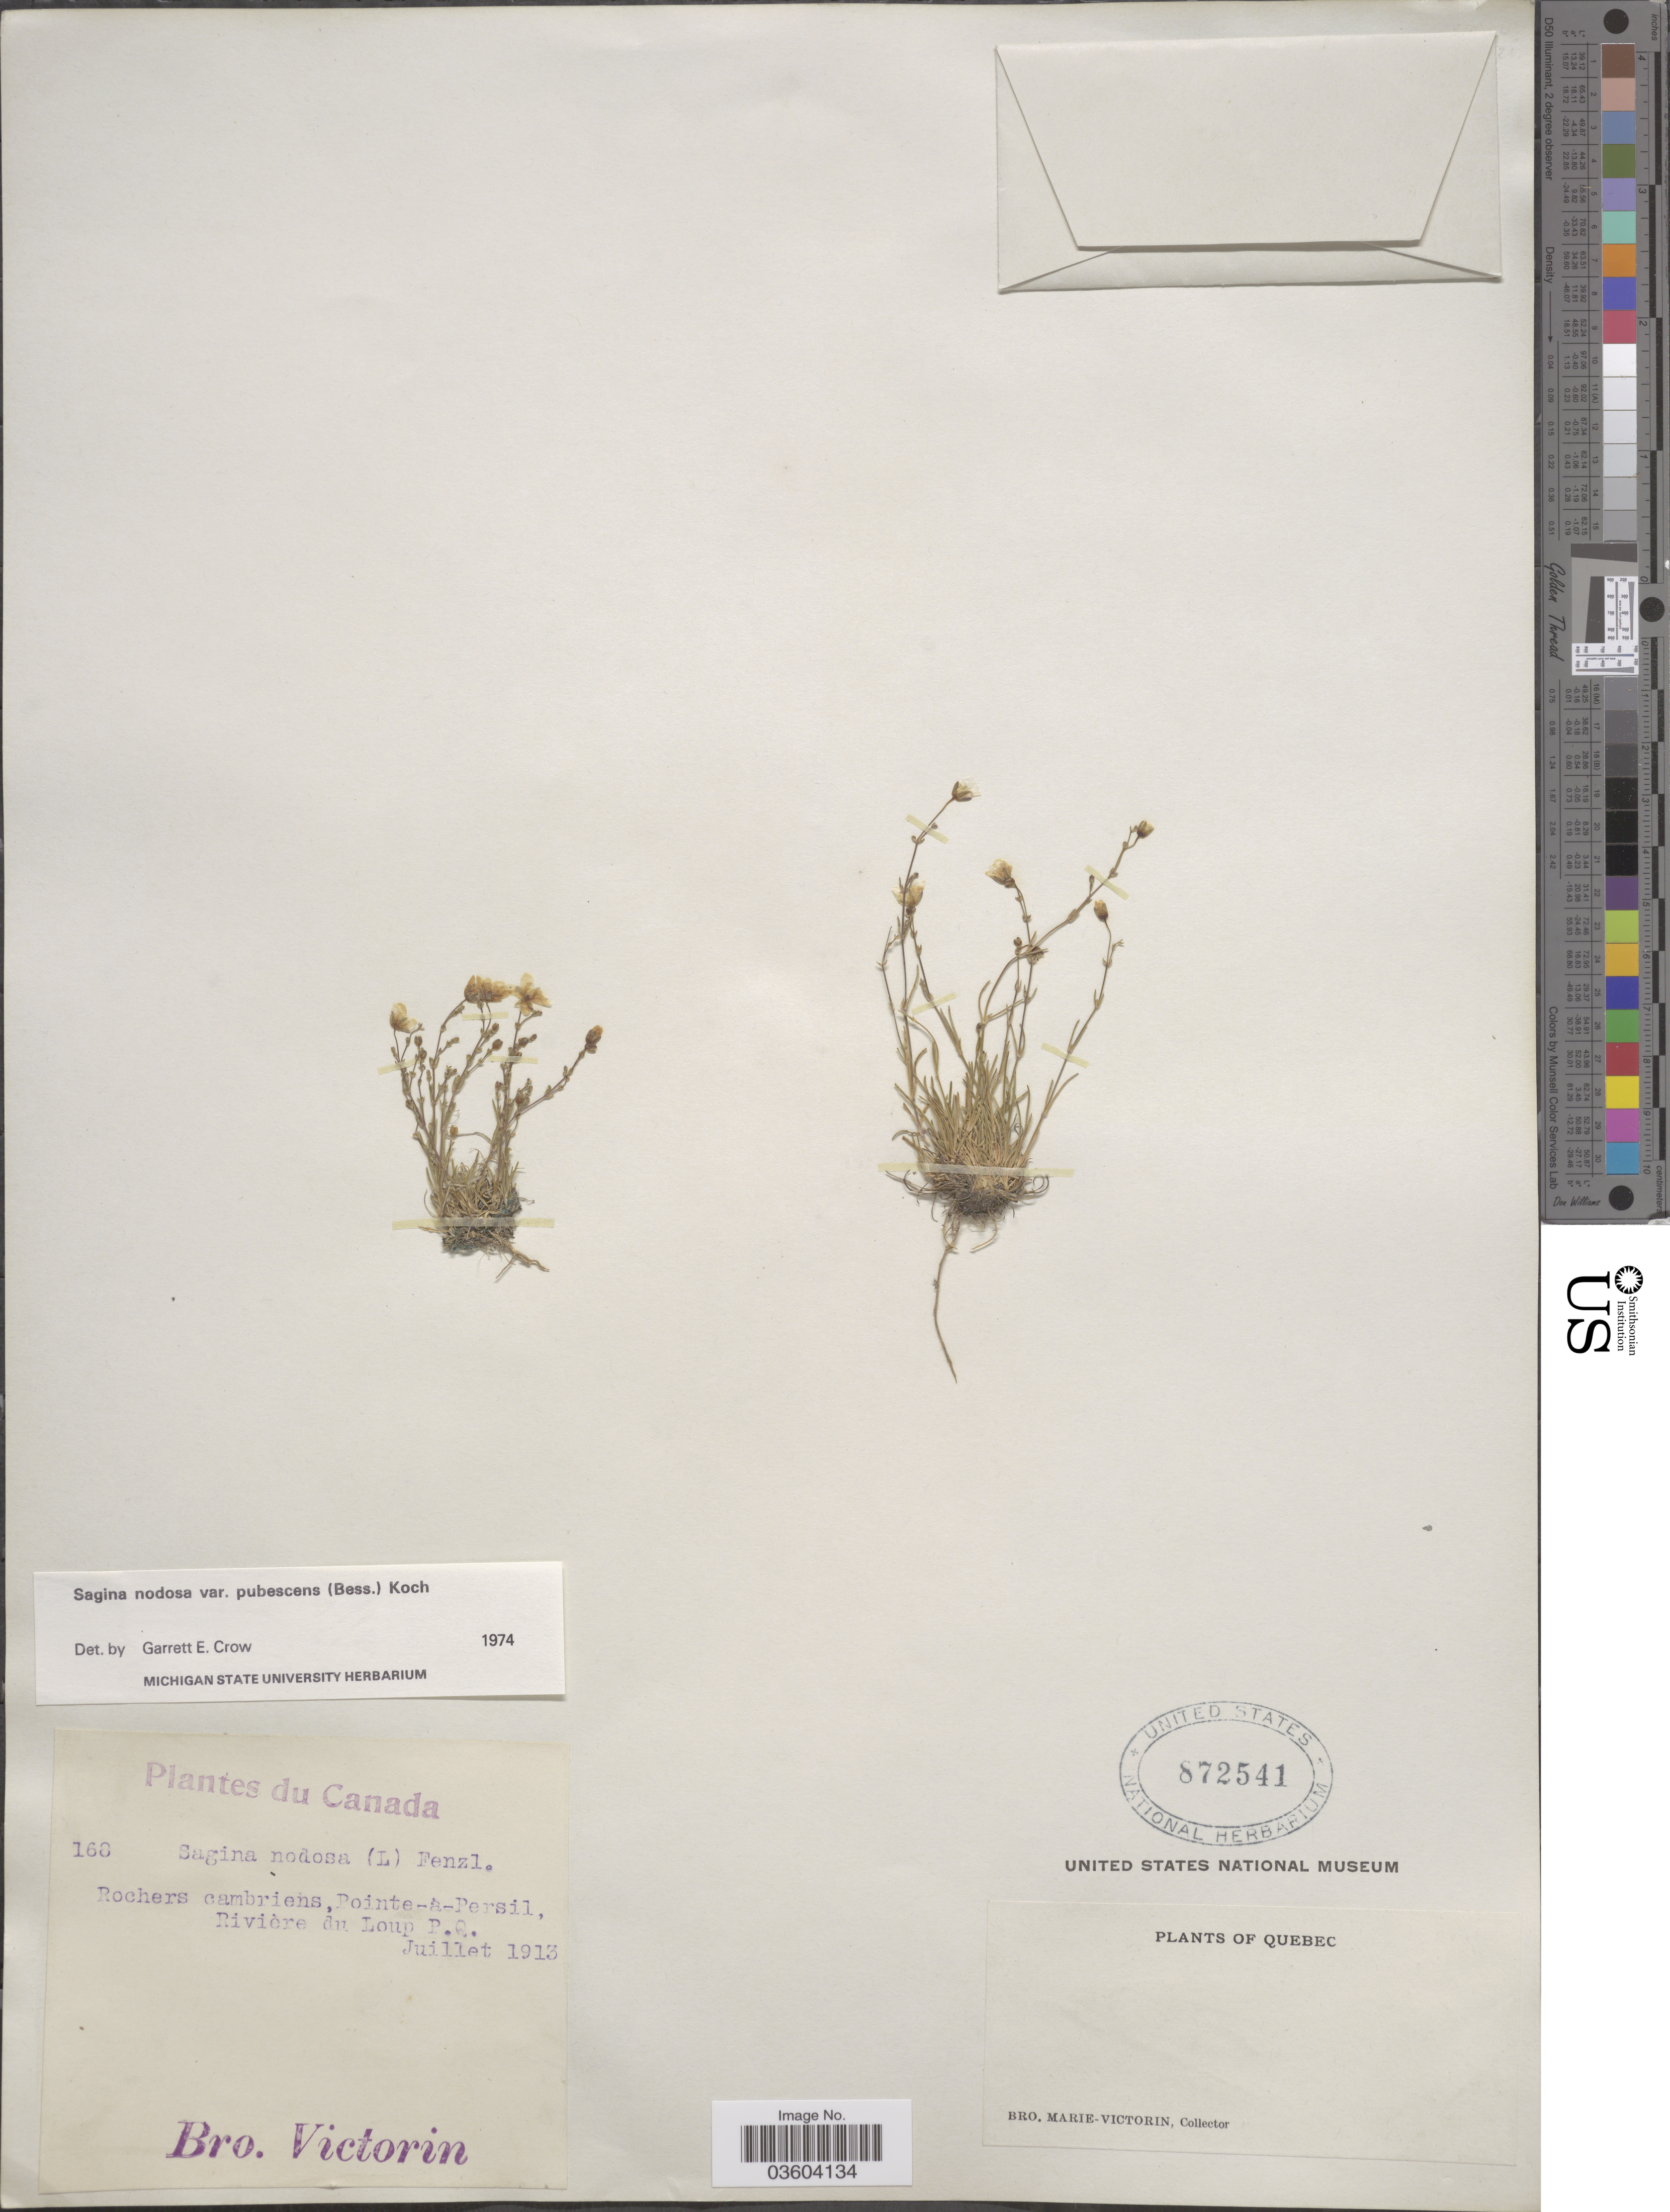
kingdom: Plantae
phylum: Tracheophyta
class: Magnoliopsida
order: Caryophyllales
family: Caryophyllaceae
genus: Sagina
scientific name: Sagina nodosa var. pubescens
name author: Mert. & W.D.J. Koch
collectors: Fr. Marie-Victorin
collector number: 168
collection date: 1913-07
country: Canada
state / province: Quebec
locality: Rochers cambriens, Pointe-à-Persil, Rivière du Loup P.Q.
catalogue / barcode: US 872541